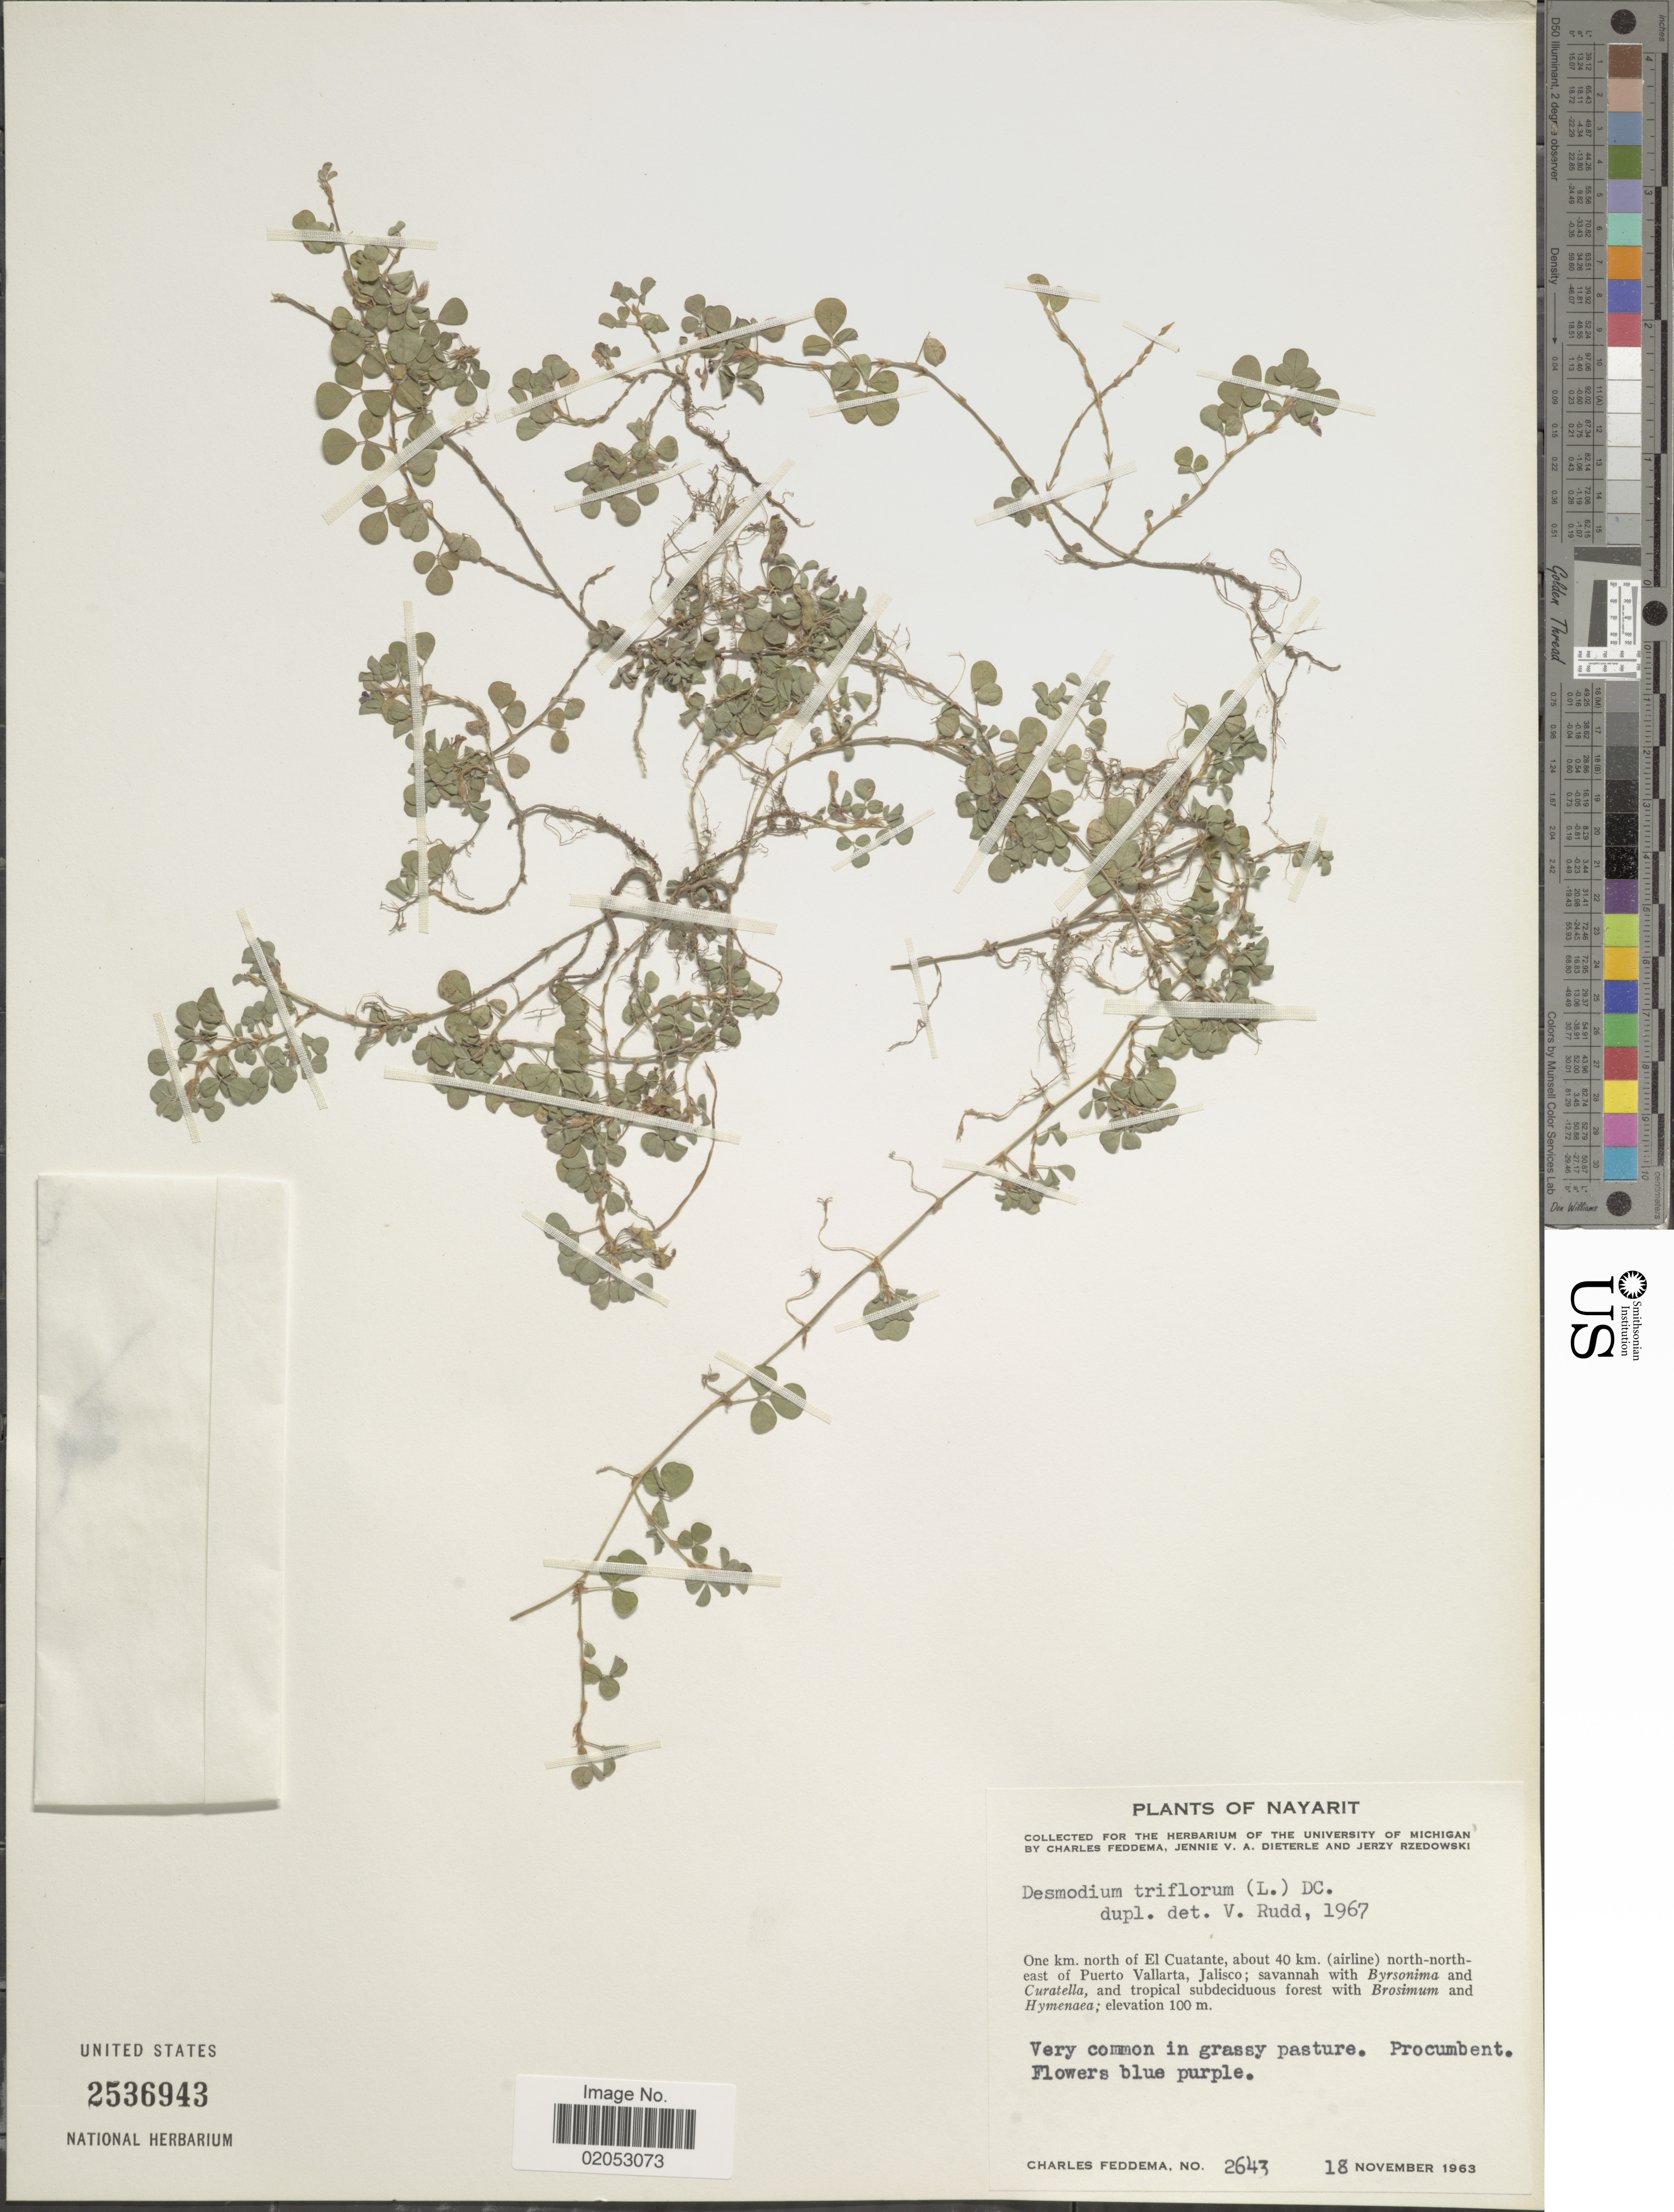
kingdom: Plantae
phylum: Tracheophyta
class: Magnoliopsida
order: Fabales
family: Fabaceae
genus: Grona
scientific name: Grona triflora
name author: (L.) H. Ohashi & K. Ohashi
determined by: Strong, Mark T., (BOT), Smithsonian Institution - National Museum of Natural History (UNITED STATES)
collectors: C. Feddema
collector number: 2643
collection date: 1963-11-18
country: Mexico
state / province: Jalisco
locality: Nayarit. One km. north of El Cuatante, about 40 km. (airline) north-north-east of Puerto Vallarta, Jalisco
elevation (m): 100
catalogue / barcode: US 2536943